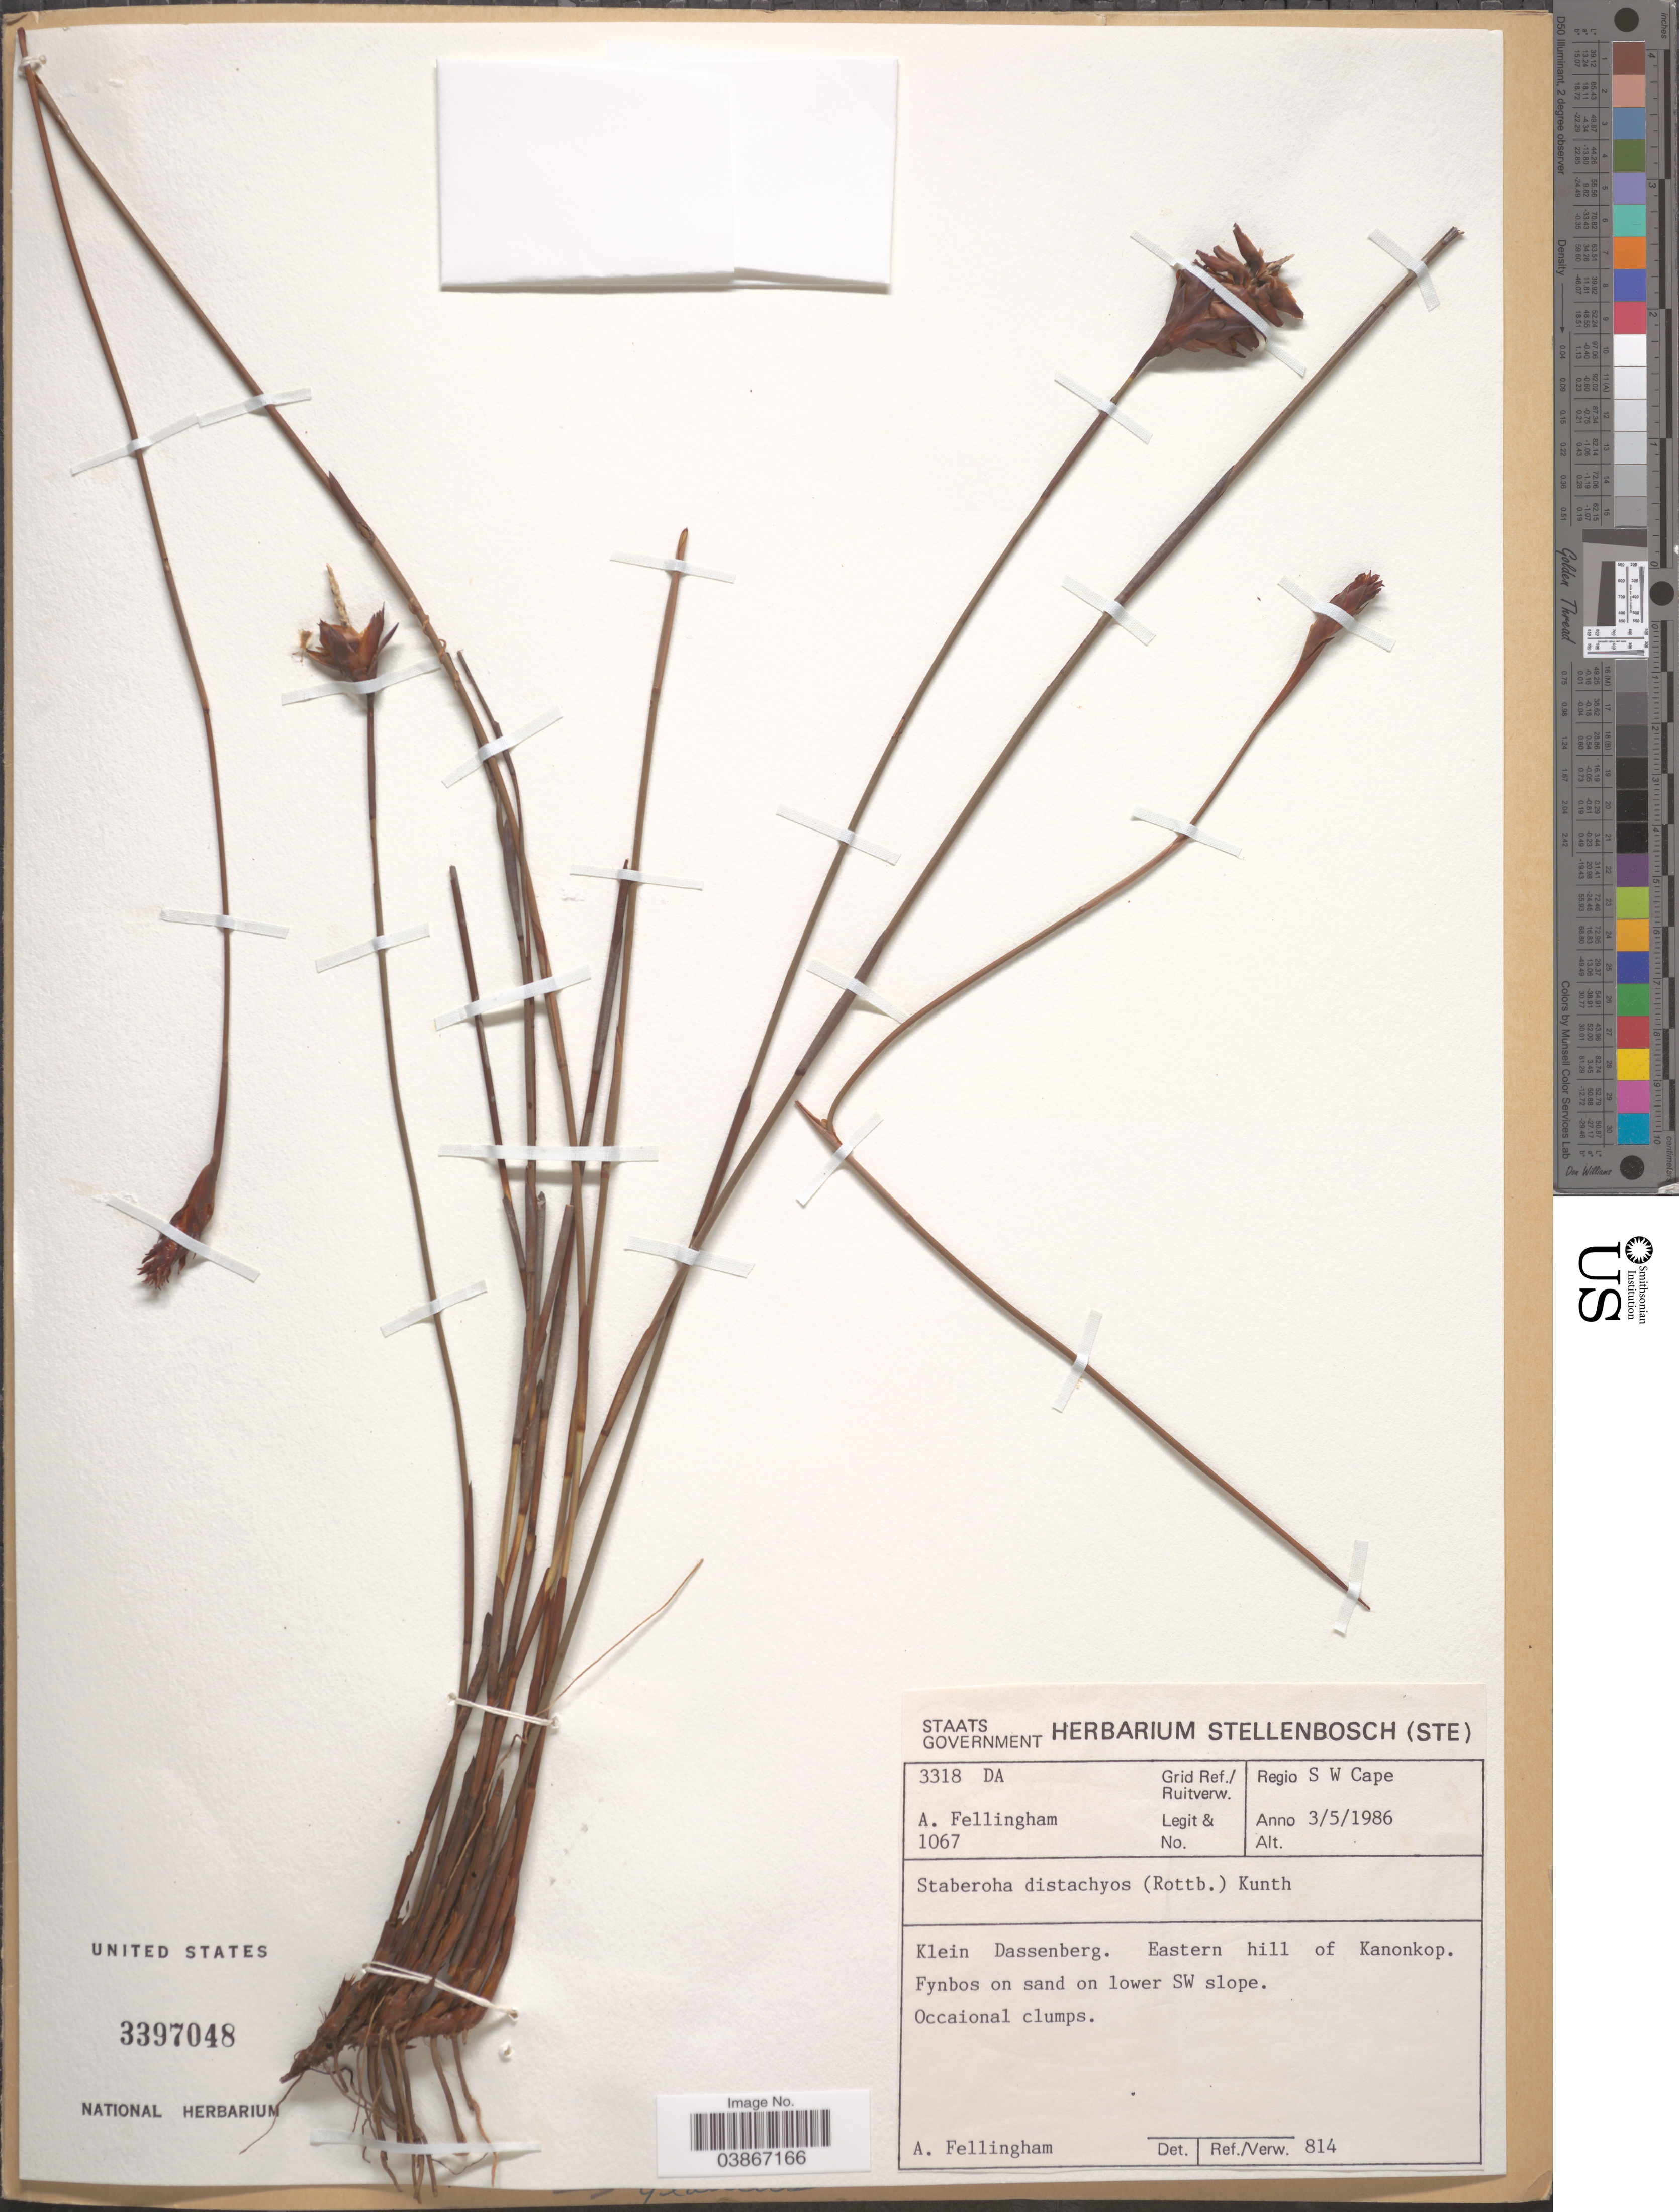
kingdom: Plantae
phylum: Tracheophyta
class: Liliopsida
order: Poales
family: Restionaceae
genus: Staberoha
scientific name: Staberoha distachya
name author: (Rottb.) Kunth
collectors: A. Fellingham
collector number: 1067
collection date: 1986-05-03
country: South Africa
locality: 3318 DA Grid Ref./Ruitverw. Regio S W Cape. Klein Dassenberg. Eastern hill of Kanonkop.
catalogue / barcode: US 3397048